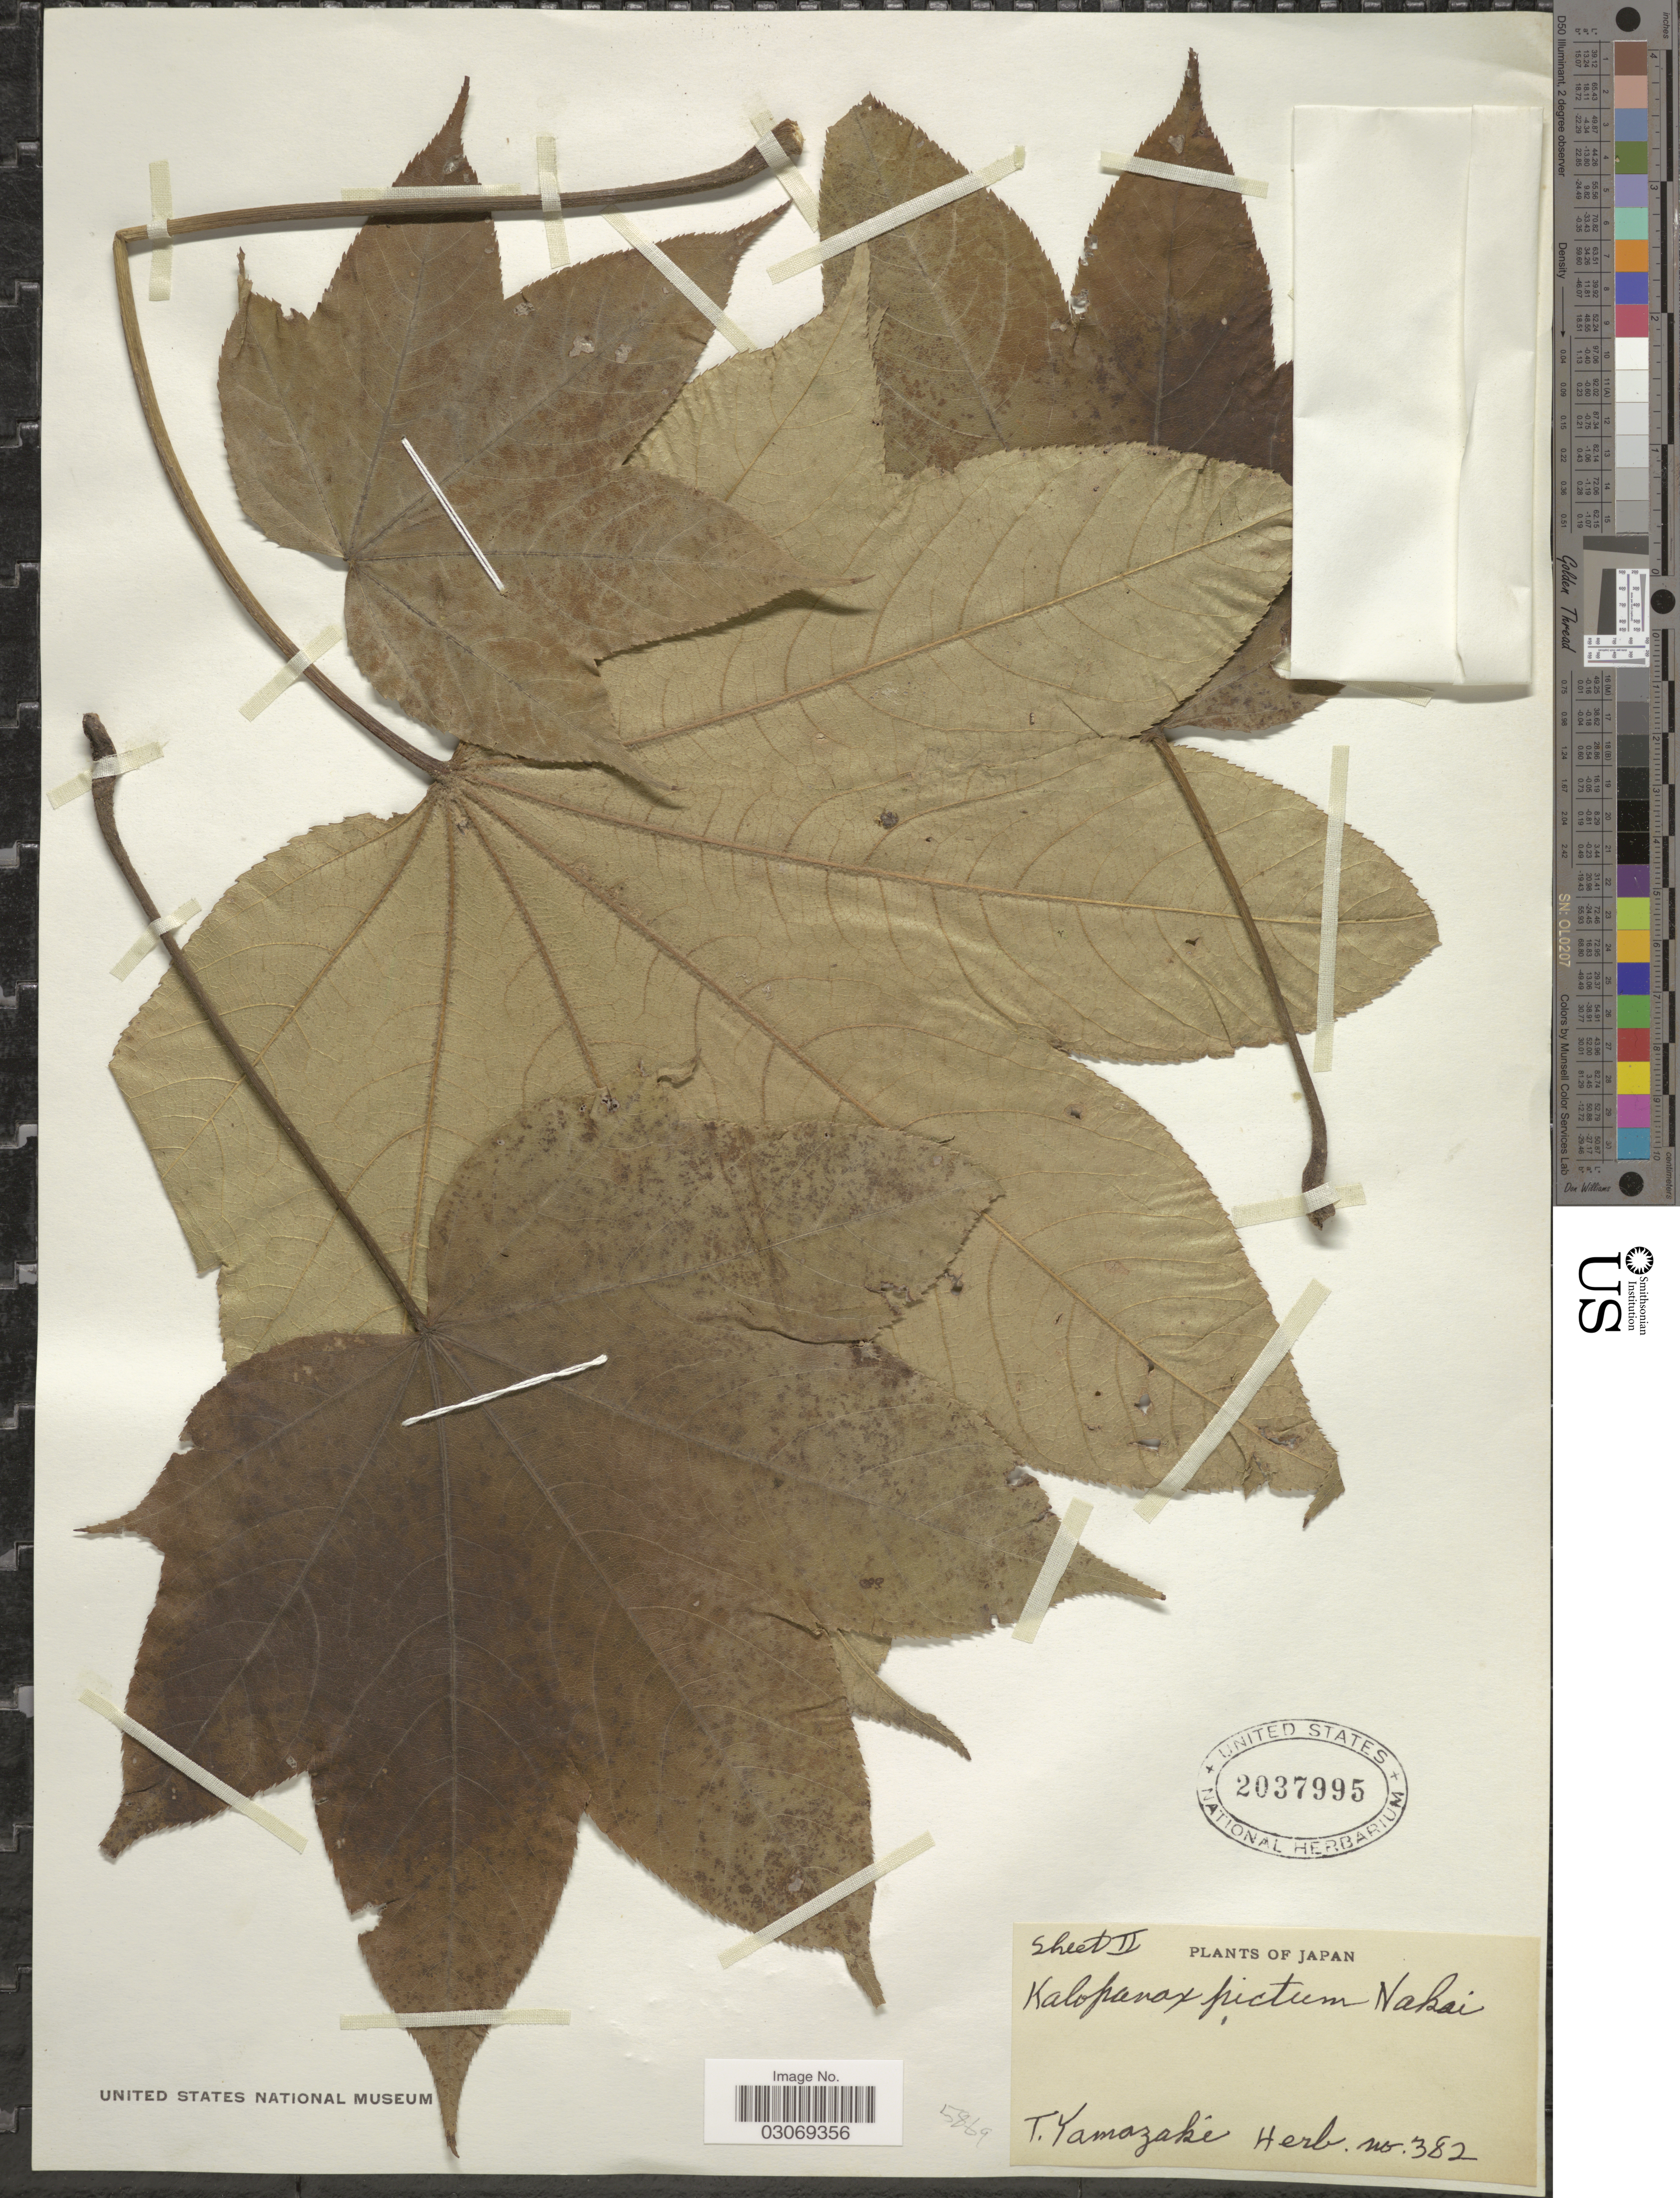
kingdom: Plantae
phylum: Tracheophyta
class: Magnoliopsida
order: Apiales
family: Araliaceae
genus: Kalopanax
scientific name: Kalopanax pictus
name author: (Thunb.) Nakai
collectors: T. Yamazaki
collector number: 382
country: Japan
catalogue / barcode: US 2037995